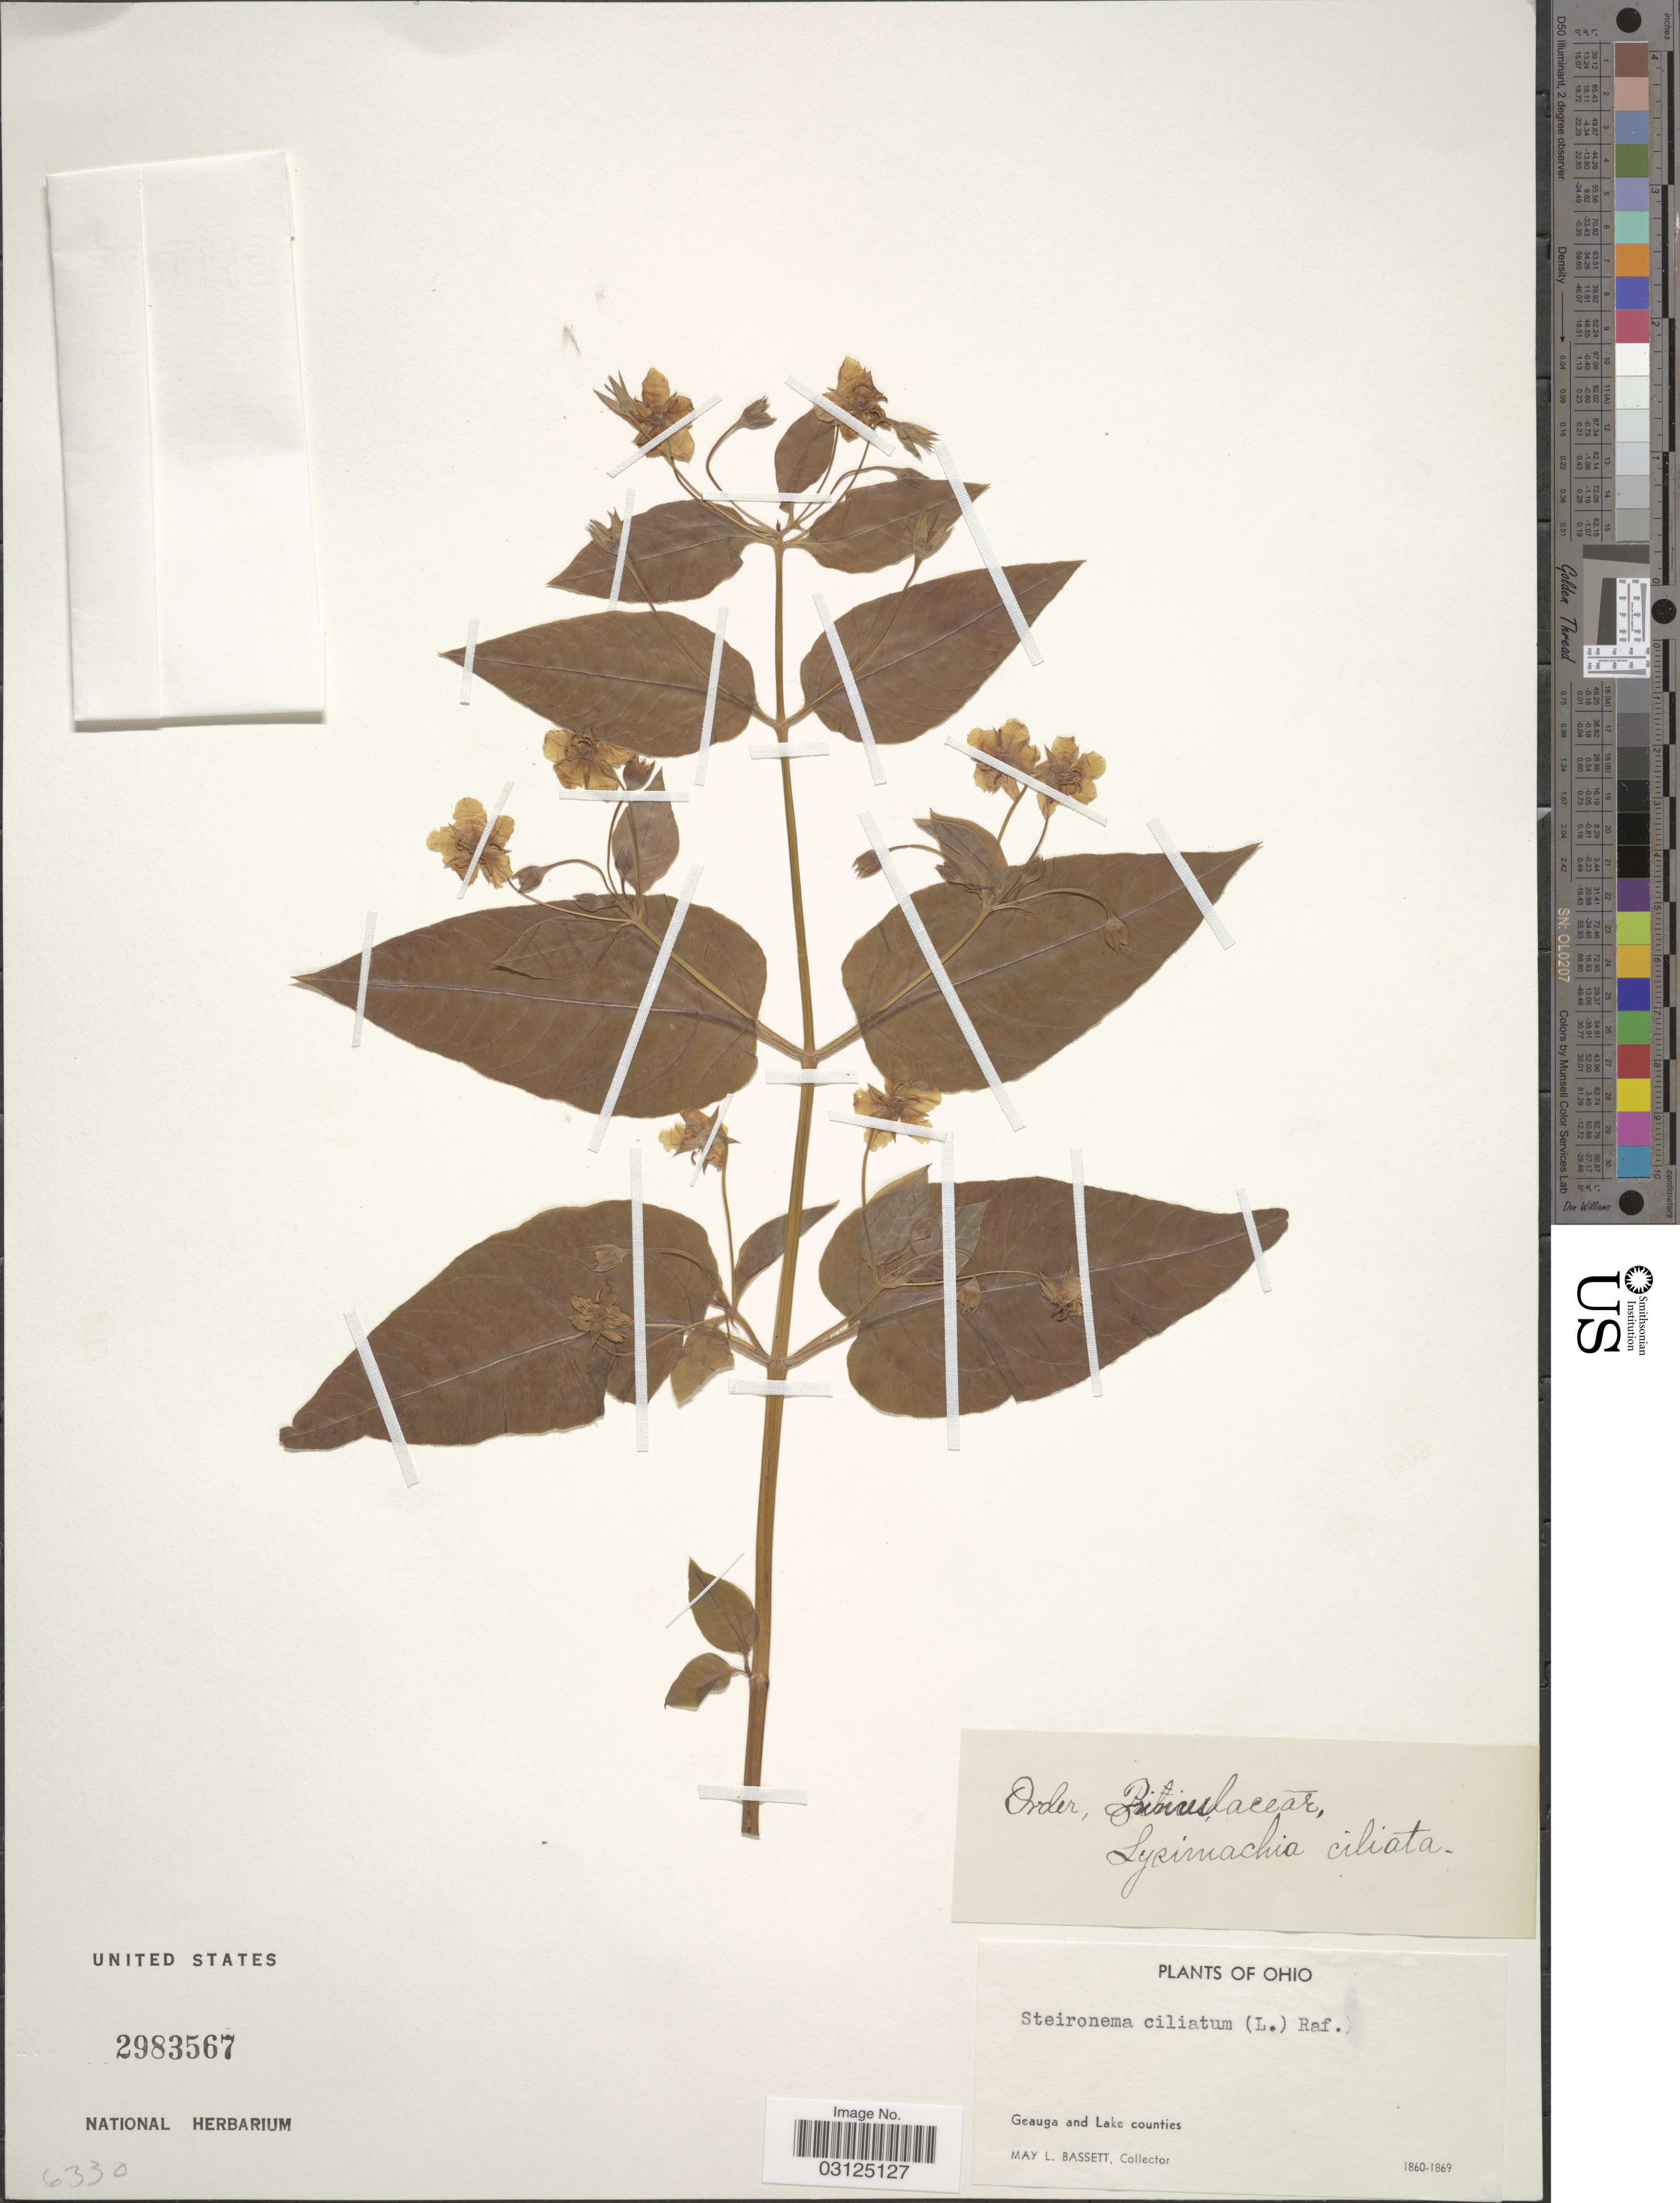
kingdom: Plantae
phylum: Tracheophyta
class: Magnoliopsida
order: Ericales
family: Primulaceae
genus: Lysimachia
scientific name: Lysimachia ciliata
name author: L.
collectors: M. L. Bassett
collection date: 1860/1869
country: United States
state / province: Ohio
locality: Geauga and Lake counties.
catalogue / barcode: US 2983567